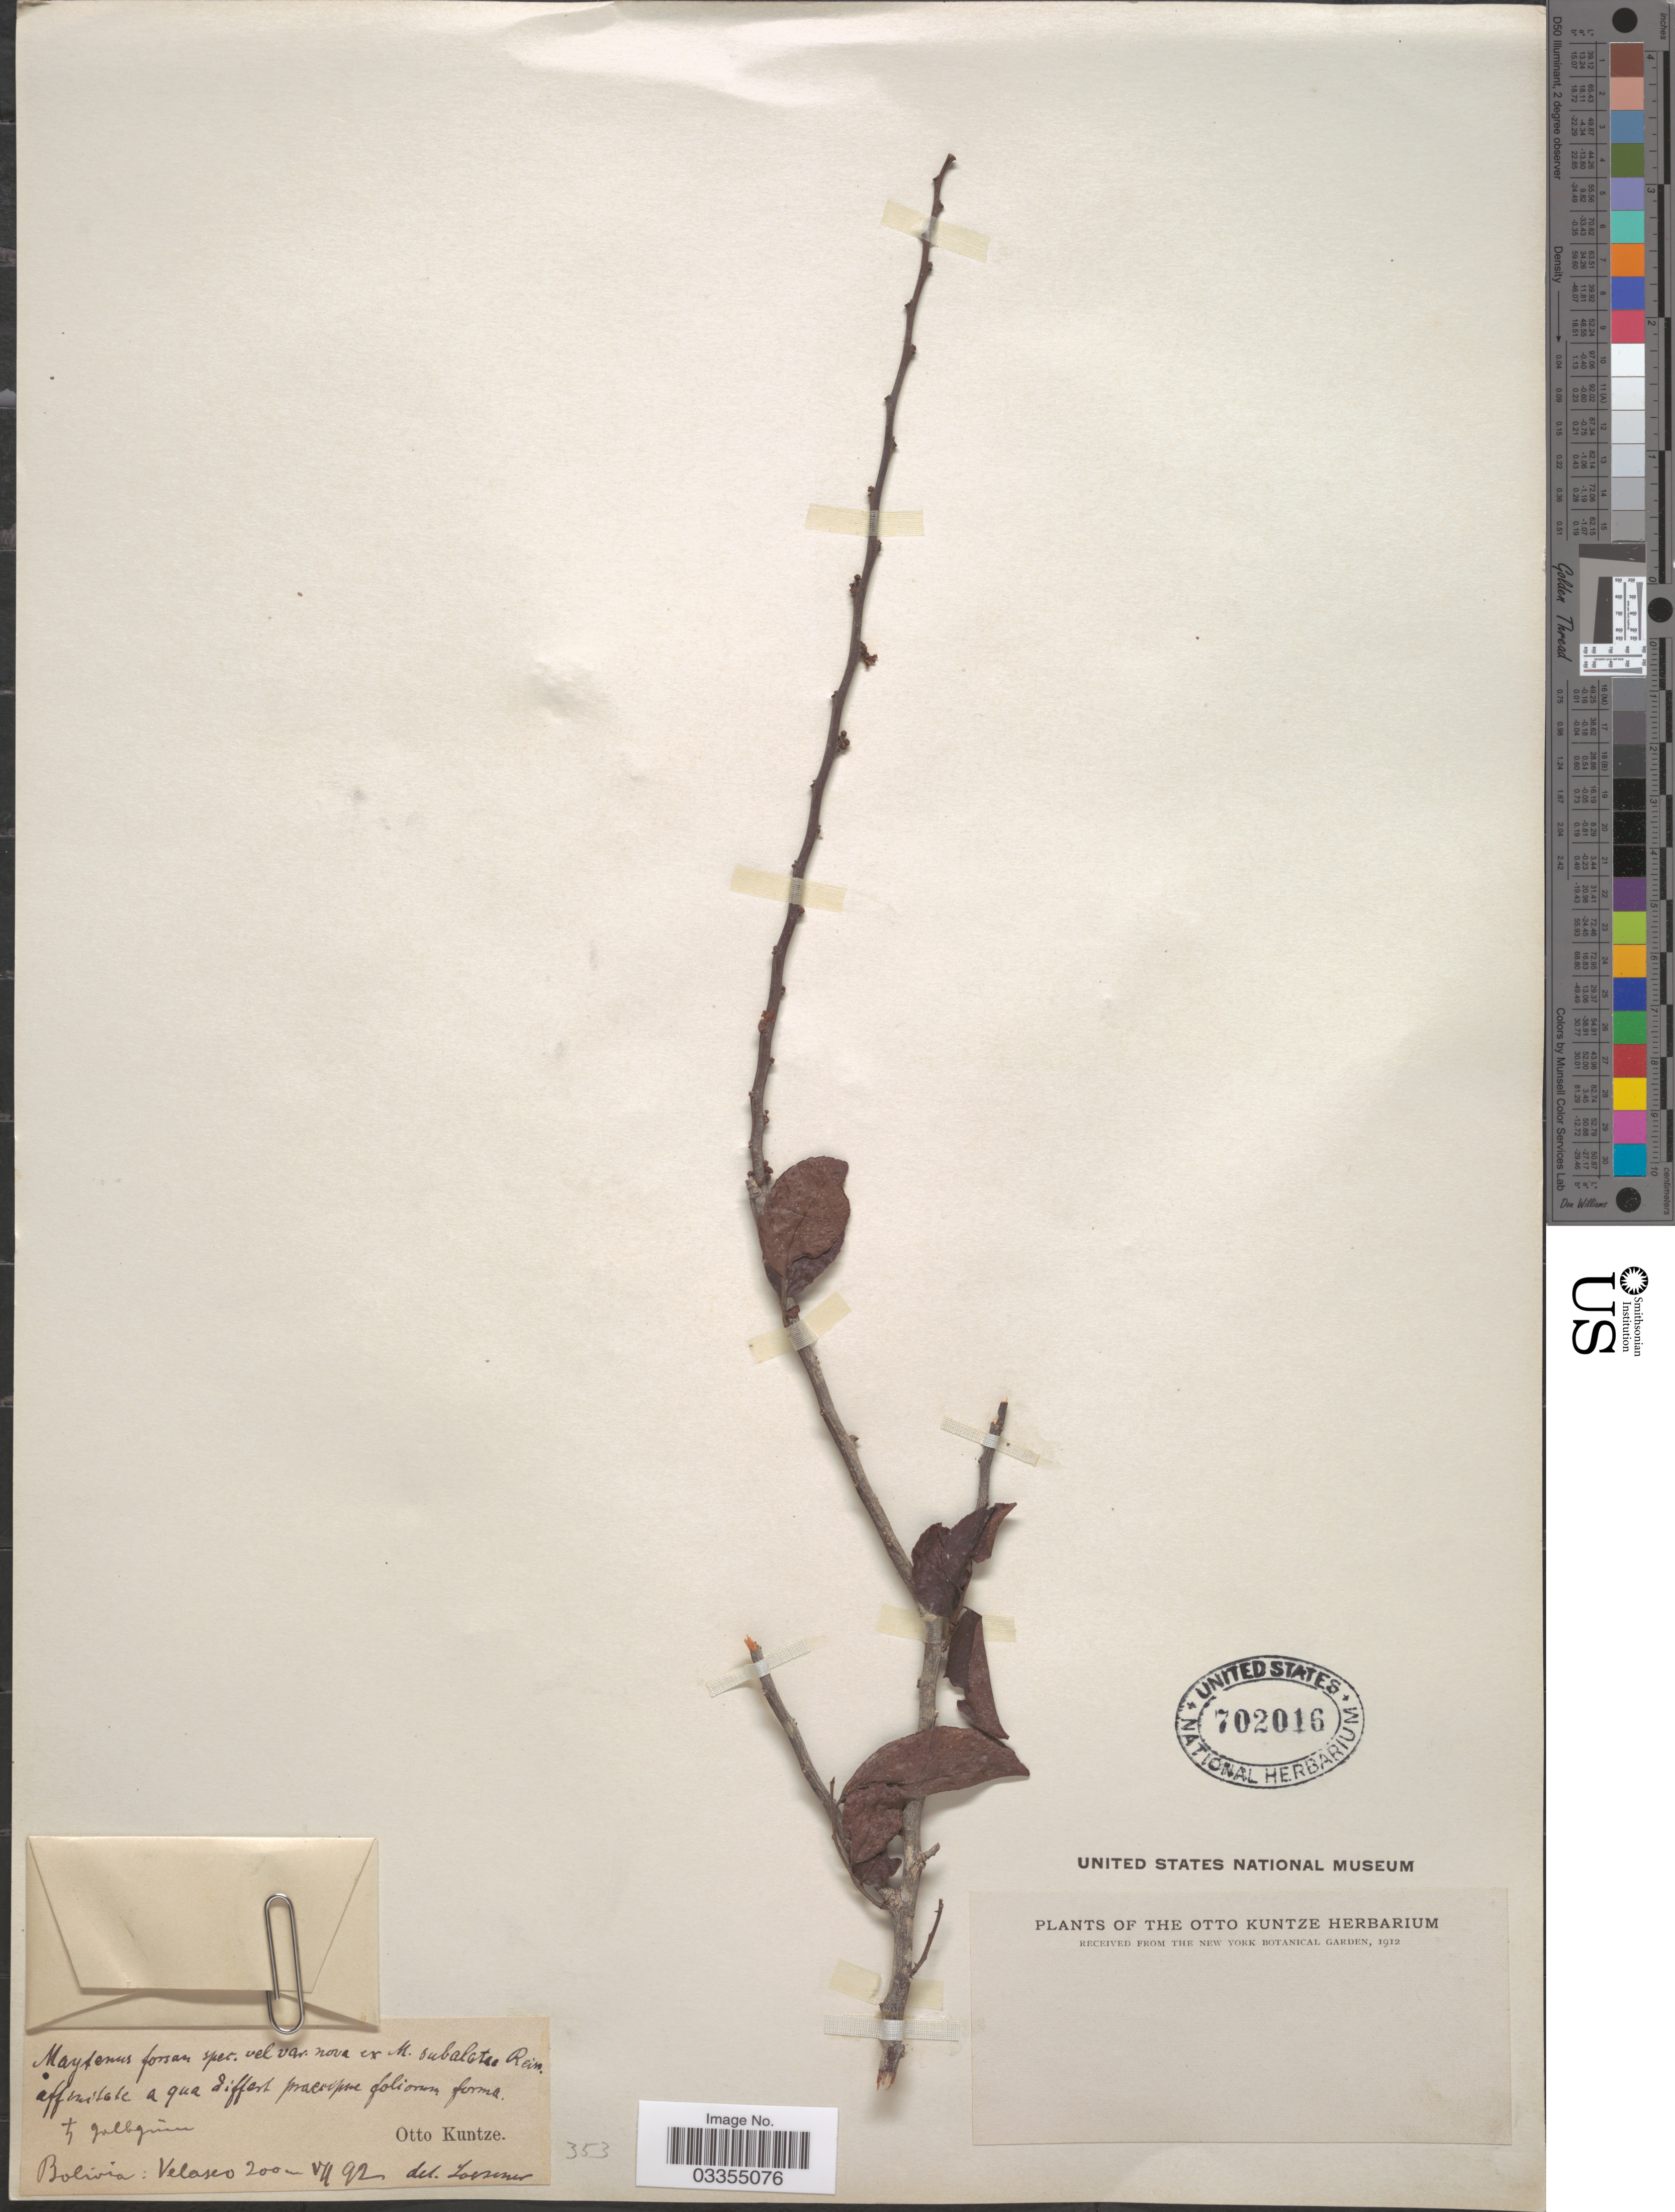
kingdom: Plantae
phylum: Tracheophyta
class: Magnoliopsida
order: Celastrales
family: Celastraceae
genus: Maytenus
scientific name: Maytenus sp.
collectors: C.E.O. Kuntze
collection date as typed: Transcribed d/m/y: /7/92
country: Bolivia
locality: Velasco.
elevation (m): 200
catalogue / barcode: US 702016